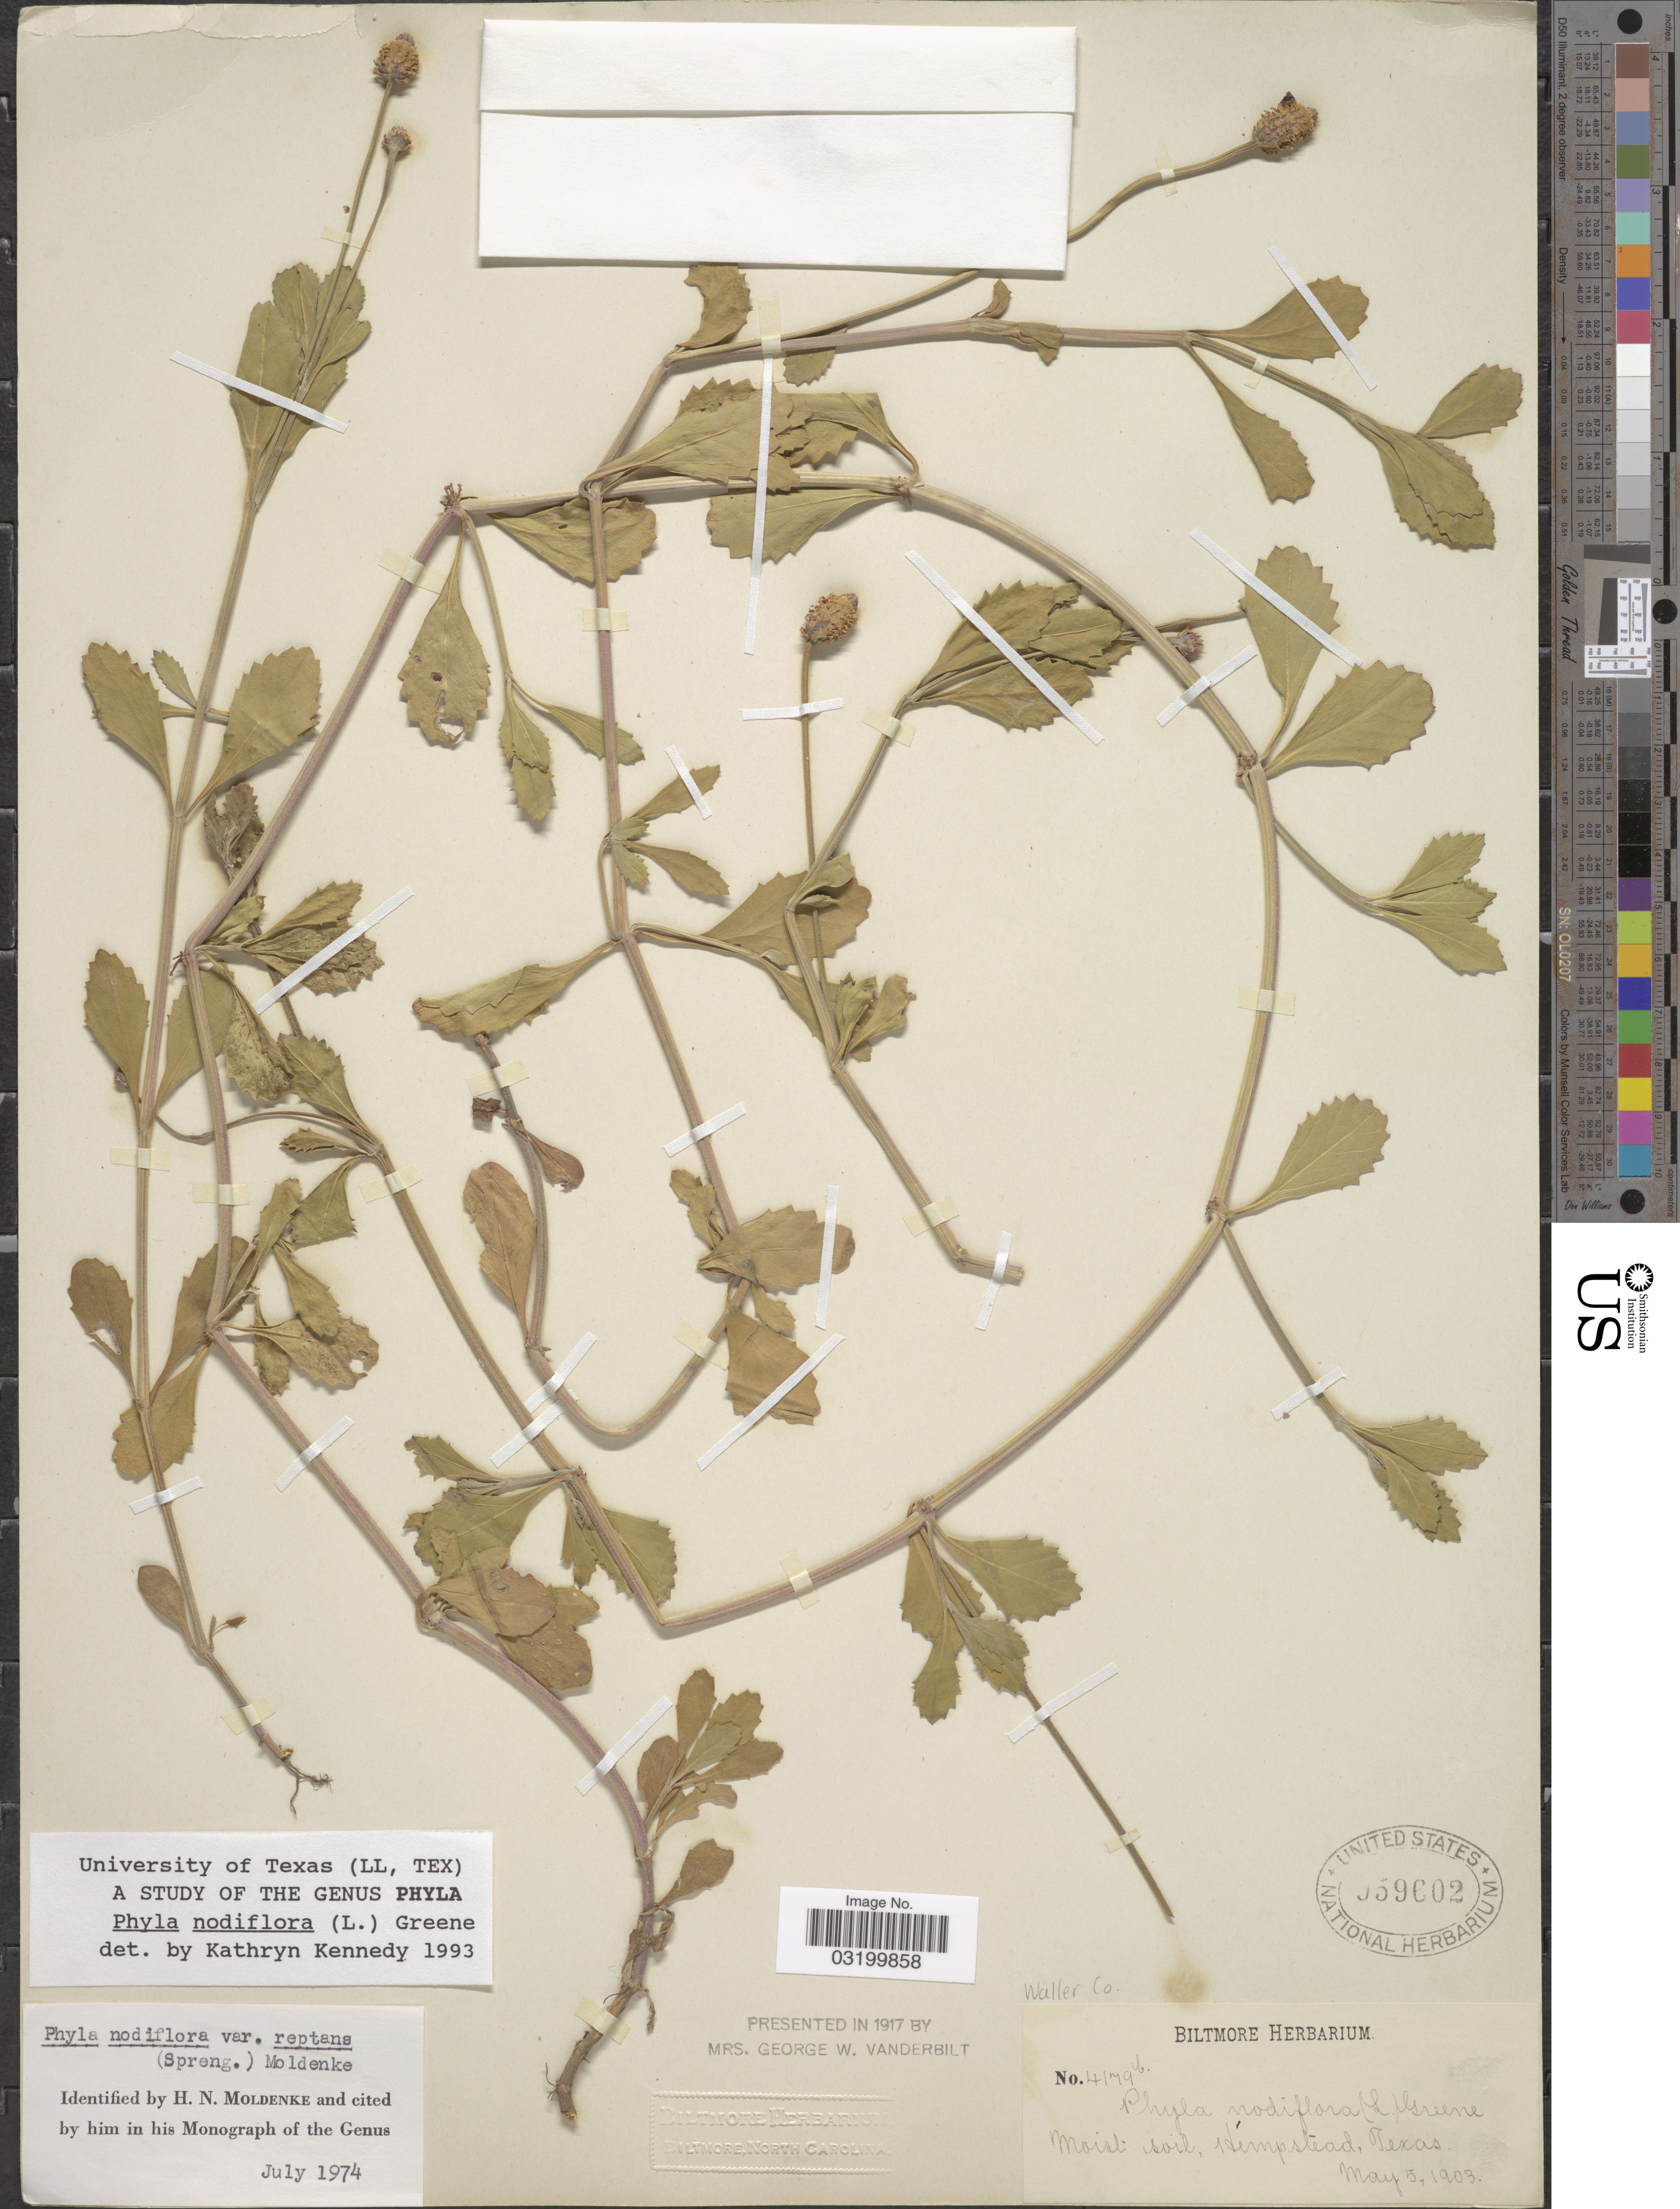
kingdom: Plantae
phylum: Tracheophyta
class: Magnoliopsida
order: Lamiales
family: Verbenaceae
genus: Phyla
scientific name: Phyla nodiflora var. nodiflora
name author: (L.) Greene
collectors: ex herb. Biltmore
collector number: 4179b*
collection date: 1903-05-05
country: United States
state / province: Texas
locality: Hempstead, Waller Co.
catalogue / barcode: US 959602